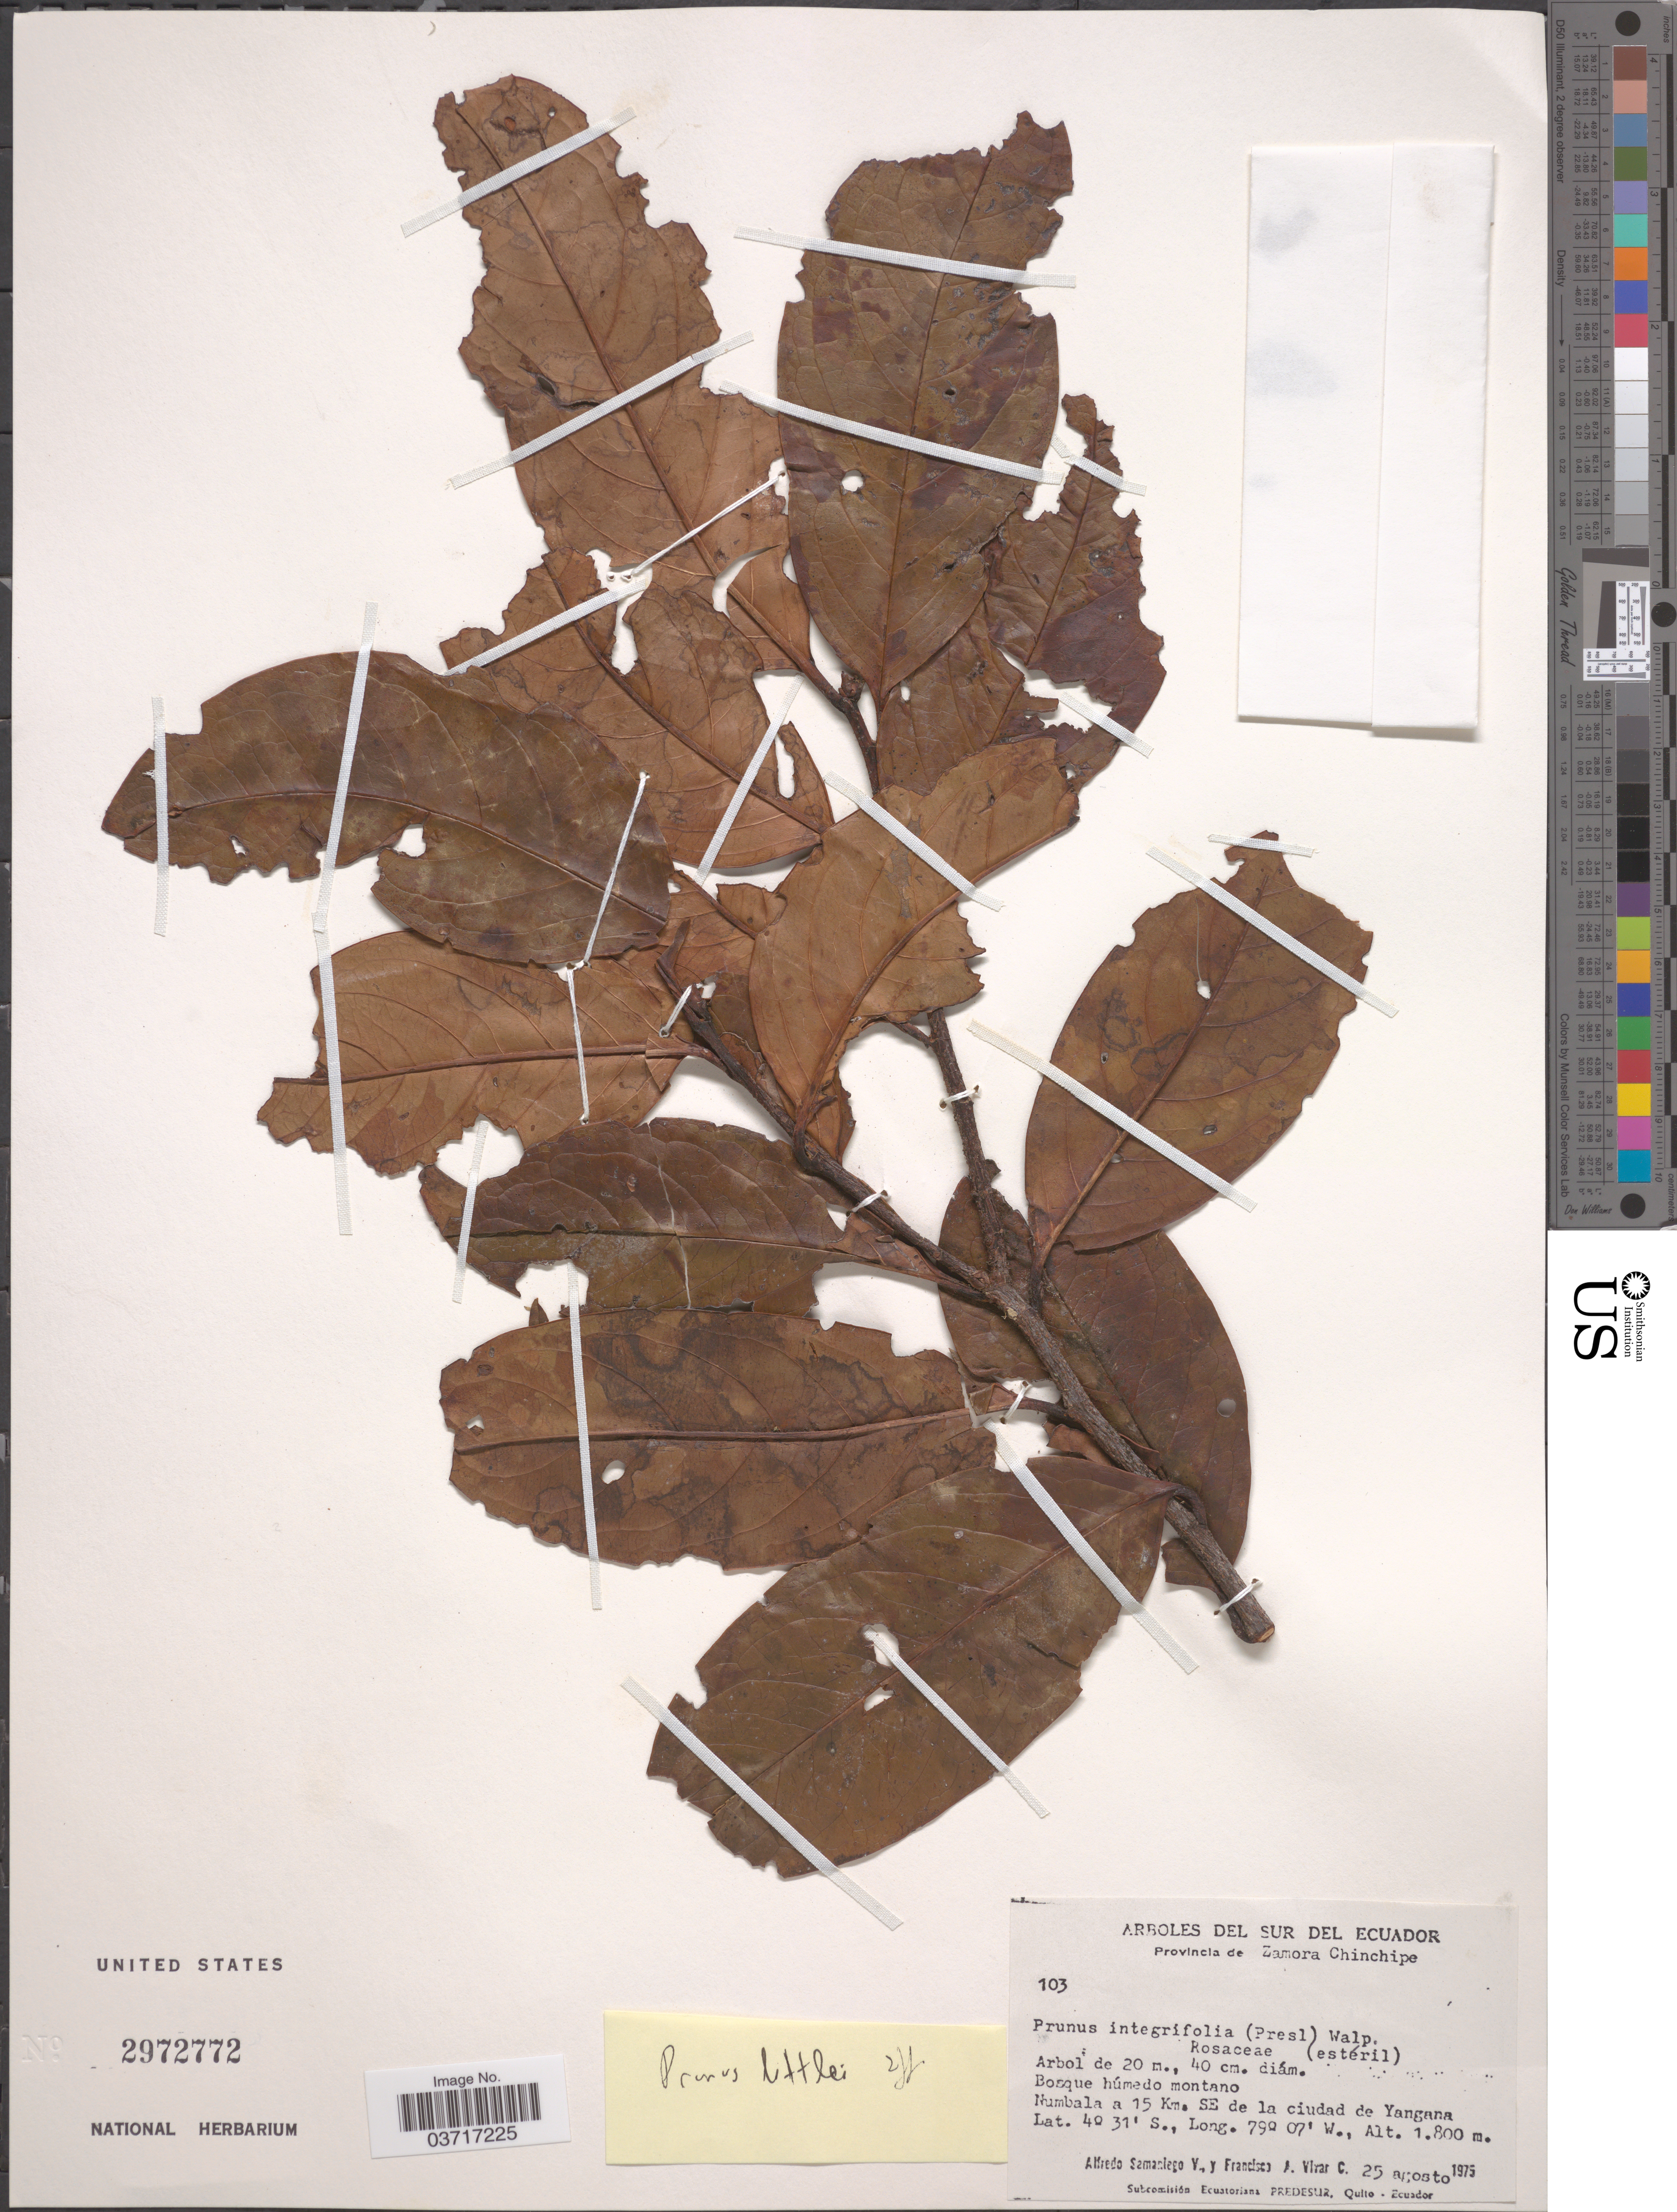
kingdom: Plantae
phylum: Tracheophyta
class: Magnoliopsida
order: Rosales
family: Rosaceae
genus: Prunus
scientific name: Prunus sp.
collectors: A. V. Samaniego & F. A. Vivar C.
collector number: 103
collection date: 1975-08-25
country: Ecuador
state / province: Zamora-Chinchipe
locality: Sur del Ecuador. Numbala a 15 Km. SE de la ciudad de Yangana.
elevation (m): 1800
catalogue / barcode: US 2972772